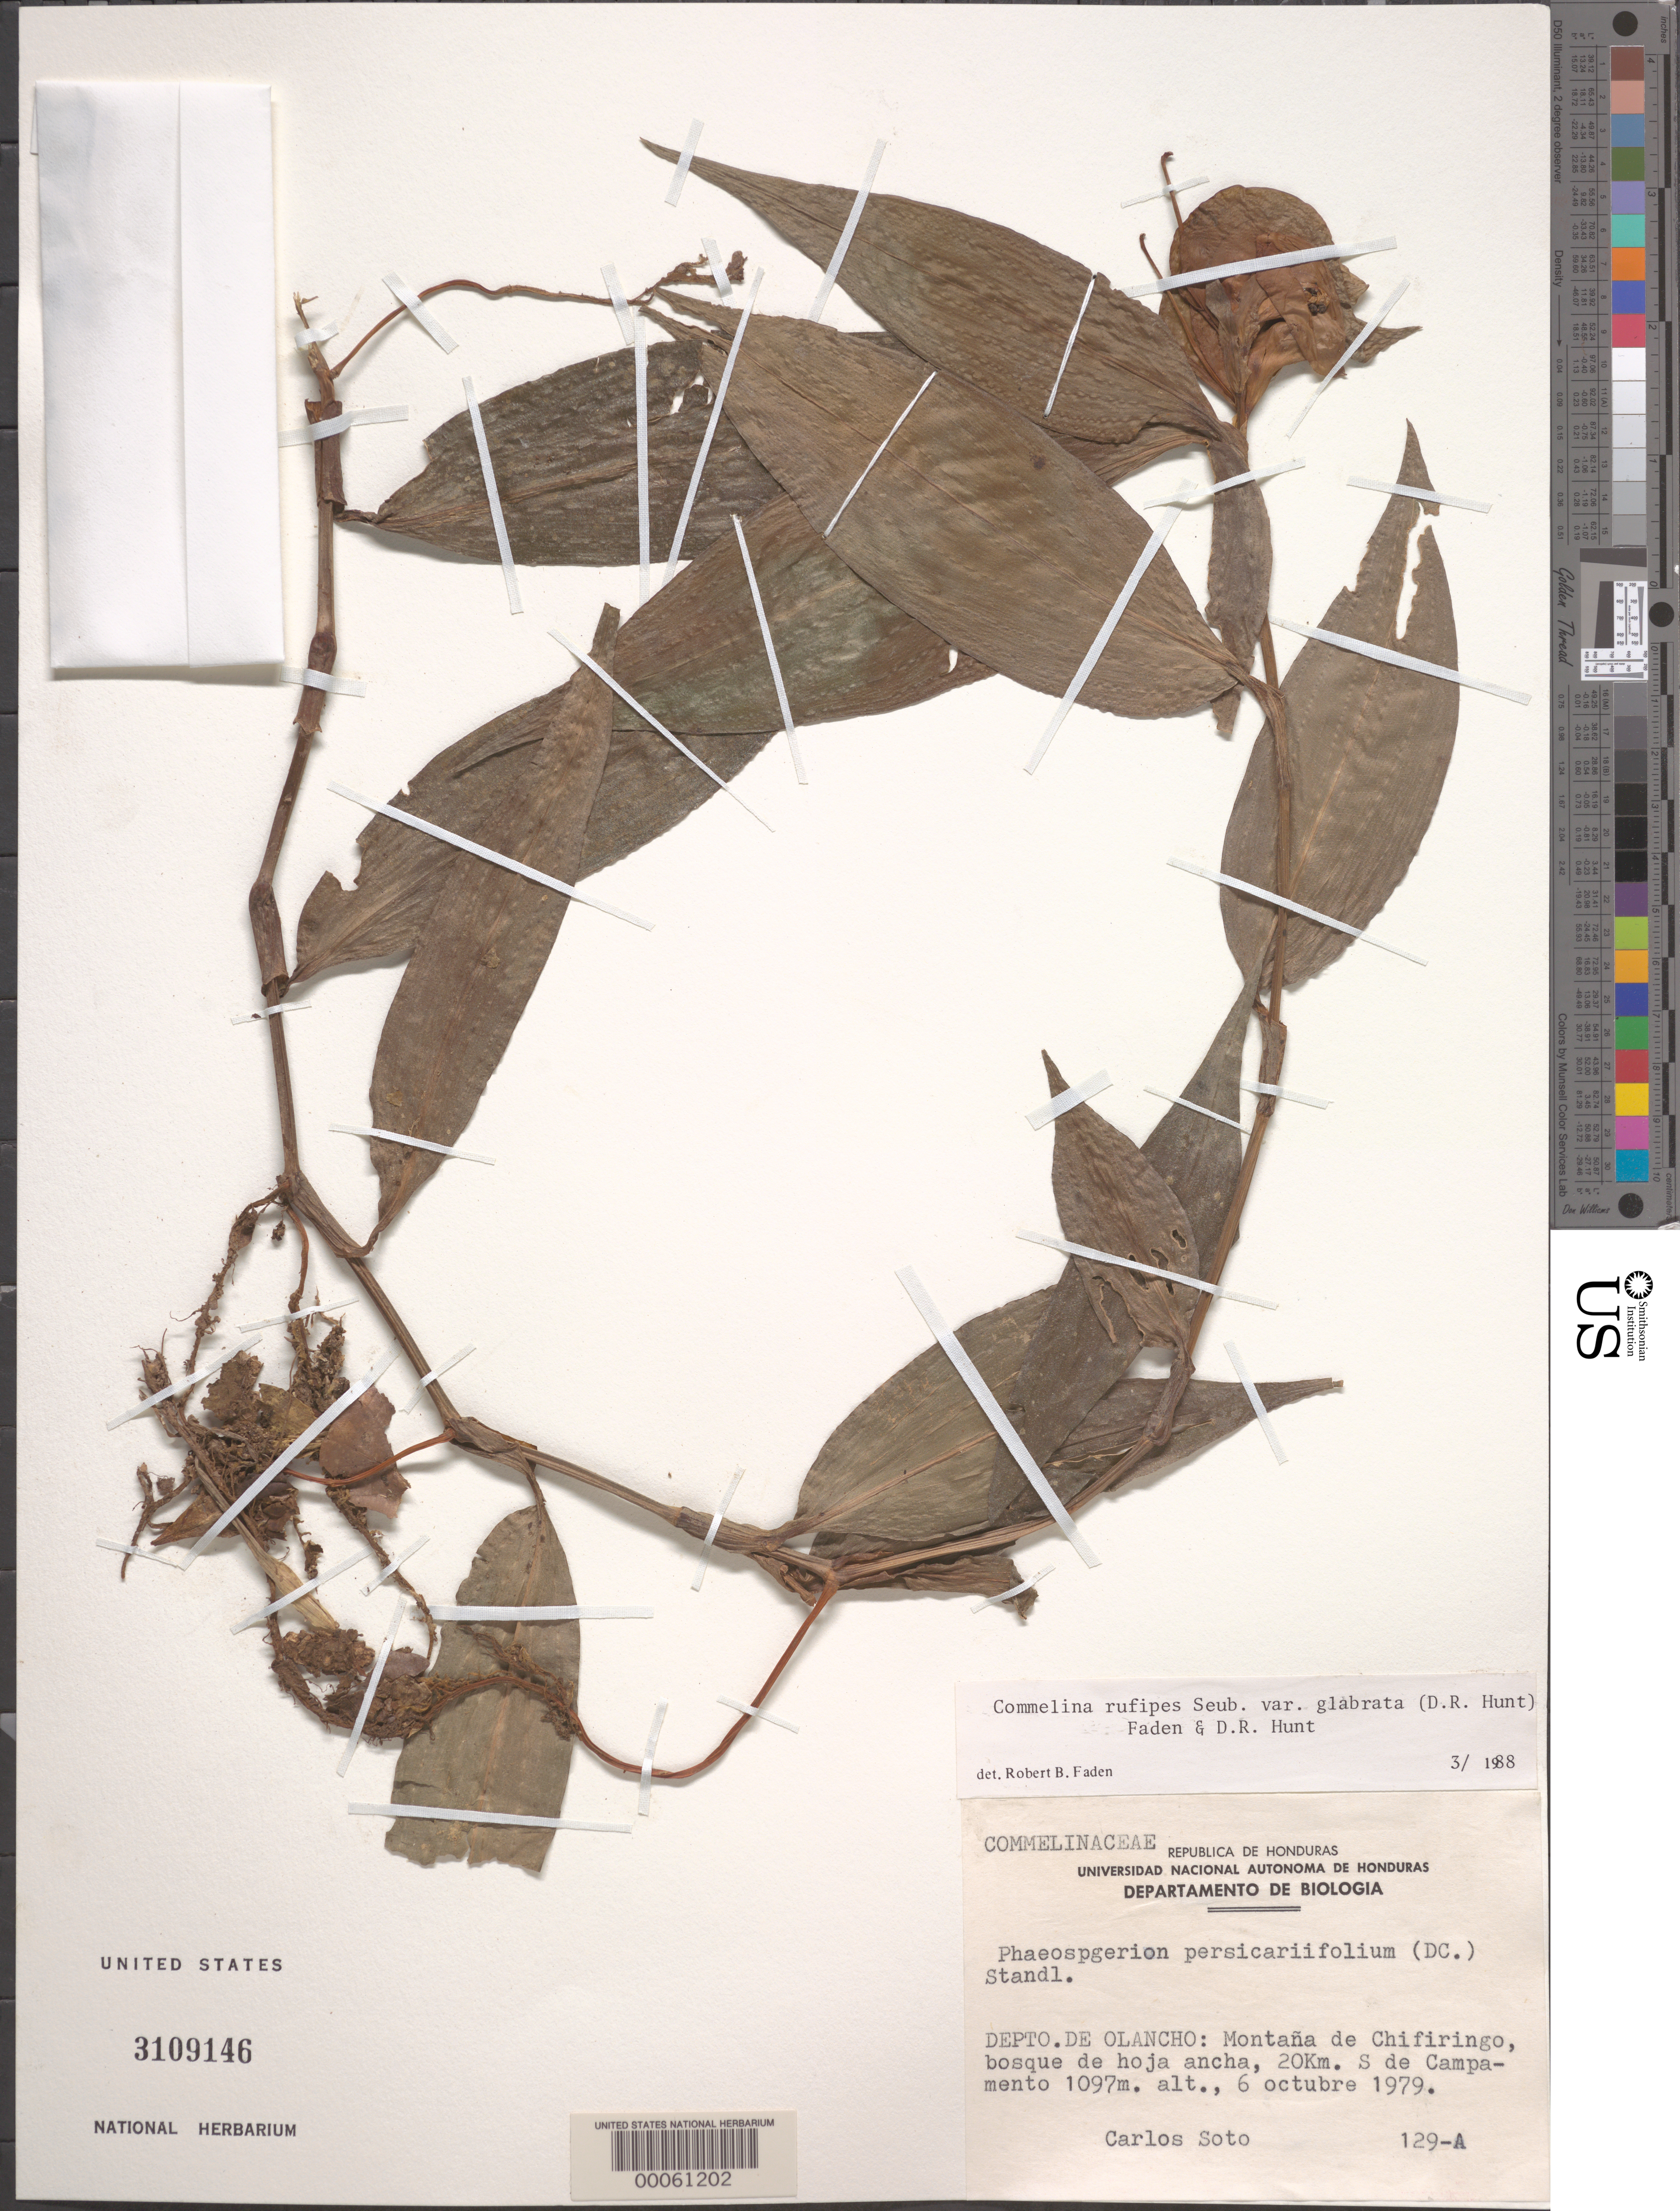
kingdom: Plantae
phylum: Tracheophyta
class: Liliopsida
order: Commelinales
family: Commelinaceae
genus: Commelina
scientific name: Commelina rufipes var. glabrata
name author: (D.R. Hunt) Faden & D.R. Hunt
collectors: C. Soto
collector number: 129-a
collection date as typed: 06 Oct 1979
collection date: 1979-10-06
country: Honduras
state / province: Olancho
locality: Montana de Chifiringo, 20 km. from Campamento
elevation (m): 1097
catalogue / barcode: US 3109146